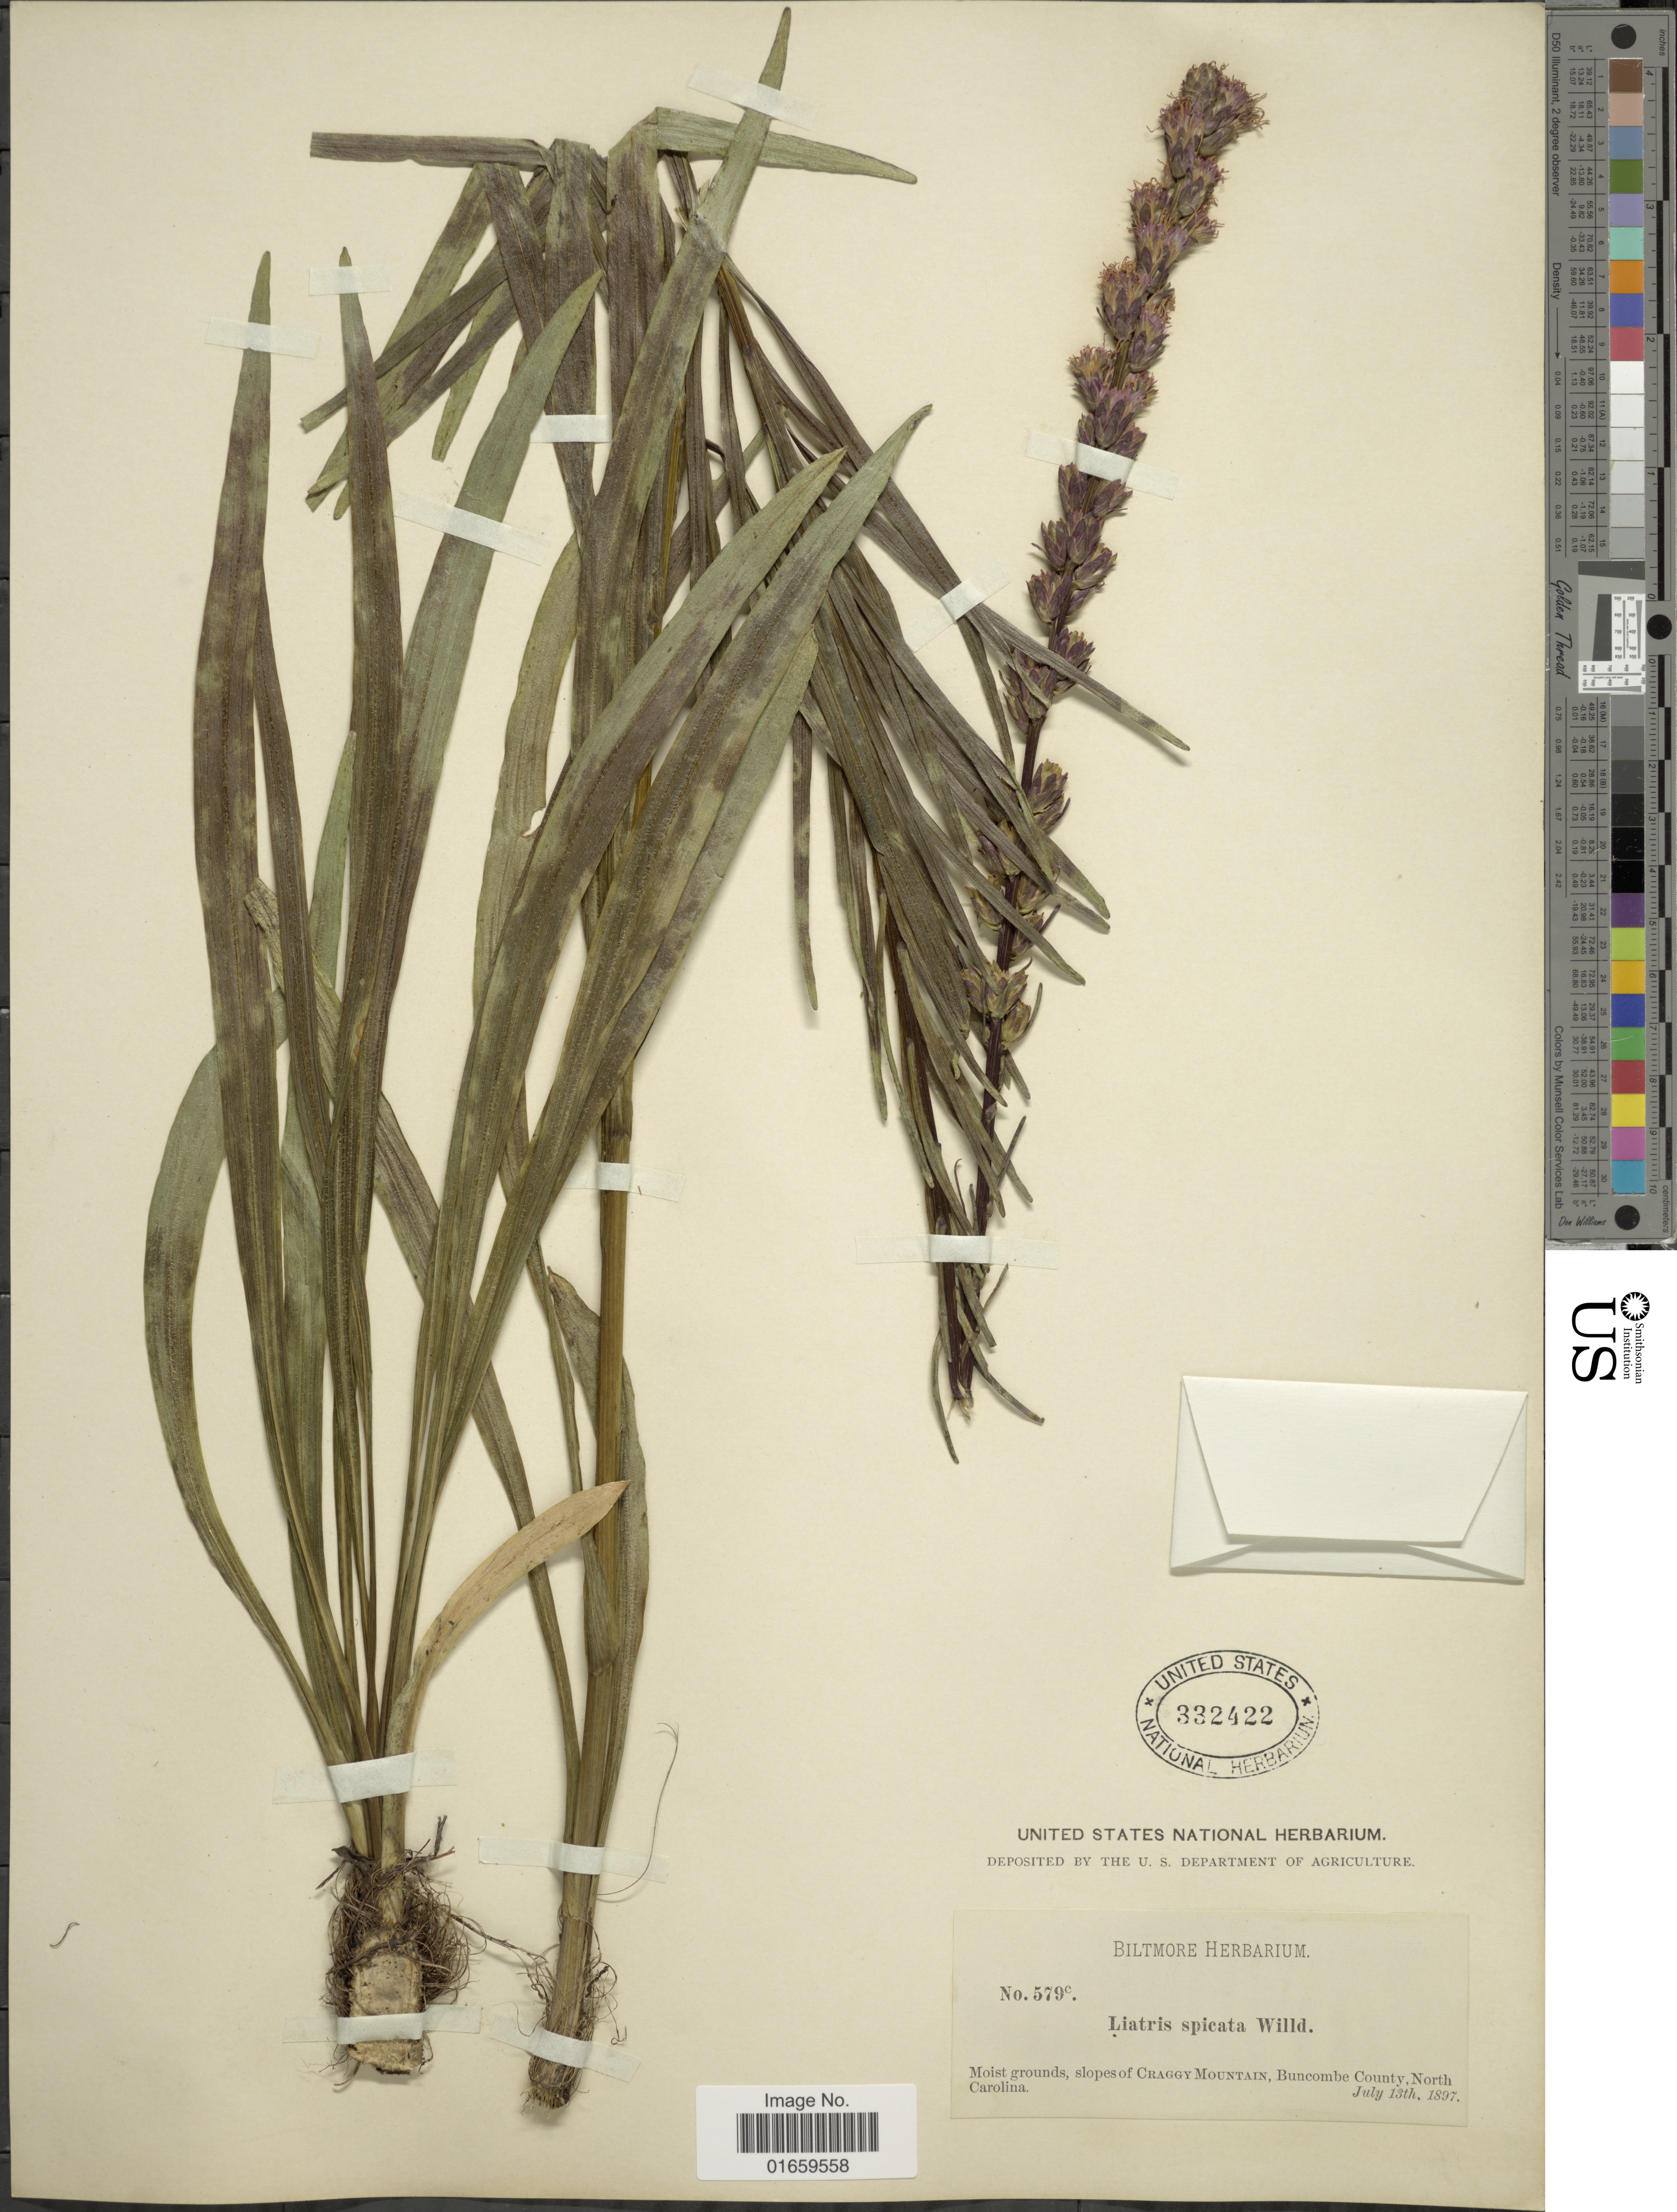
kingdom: Plantae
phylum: Tracheophyta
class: Magnoliopsida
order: Asterales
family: Asteraceae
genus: Liatris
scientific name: Liatris spicata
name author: (L.) Willd.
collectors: ex herb. Biltmore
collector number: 579c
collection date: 1897-07-13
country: United States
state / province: North Carolina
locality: Moist grounds, slopes of Craggy Mountain, Buncombe County, North Carolina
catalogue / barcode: US 332422